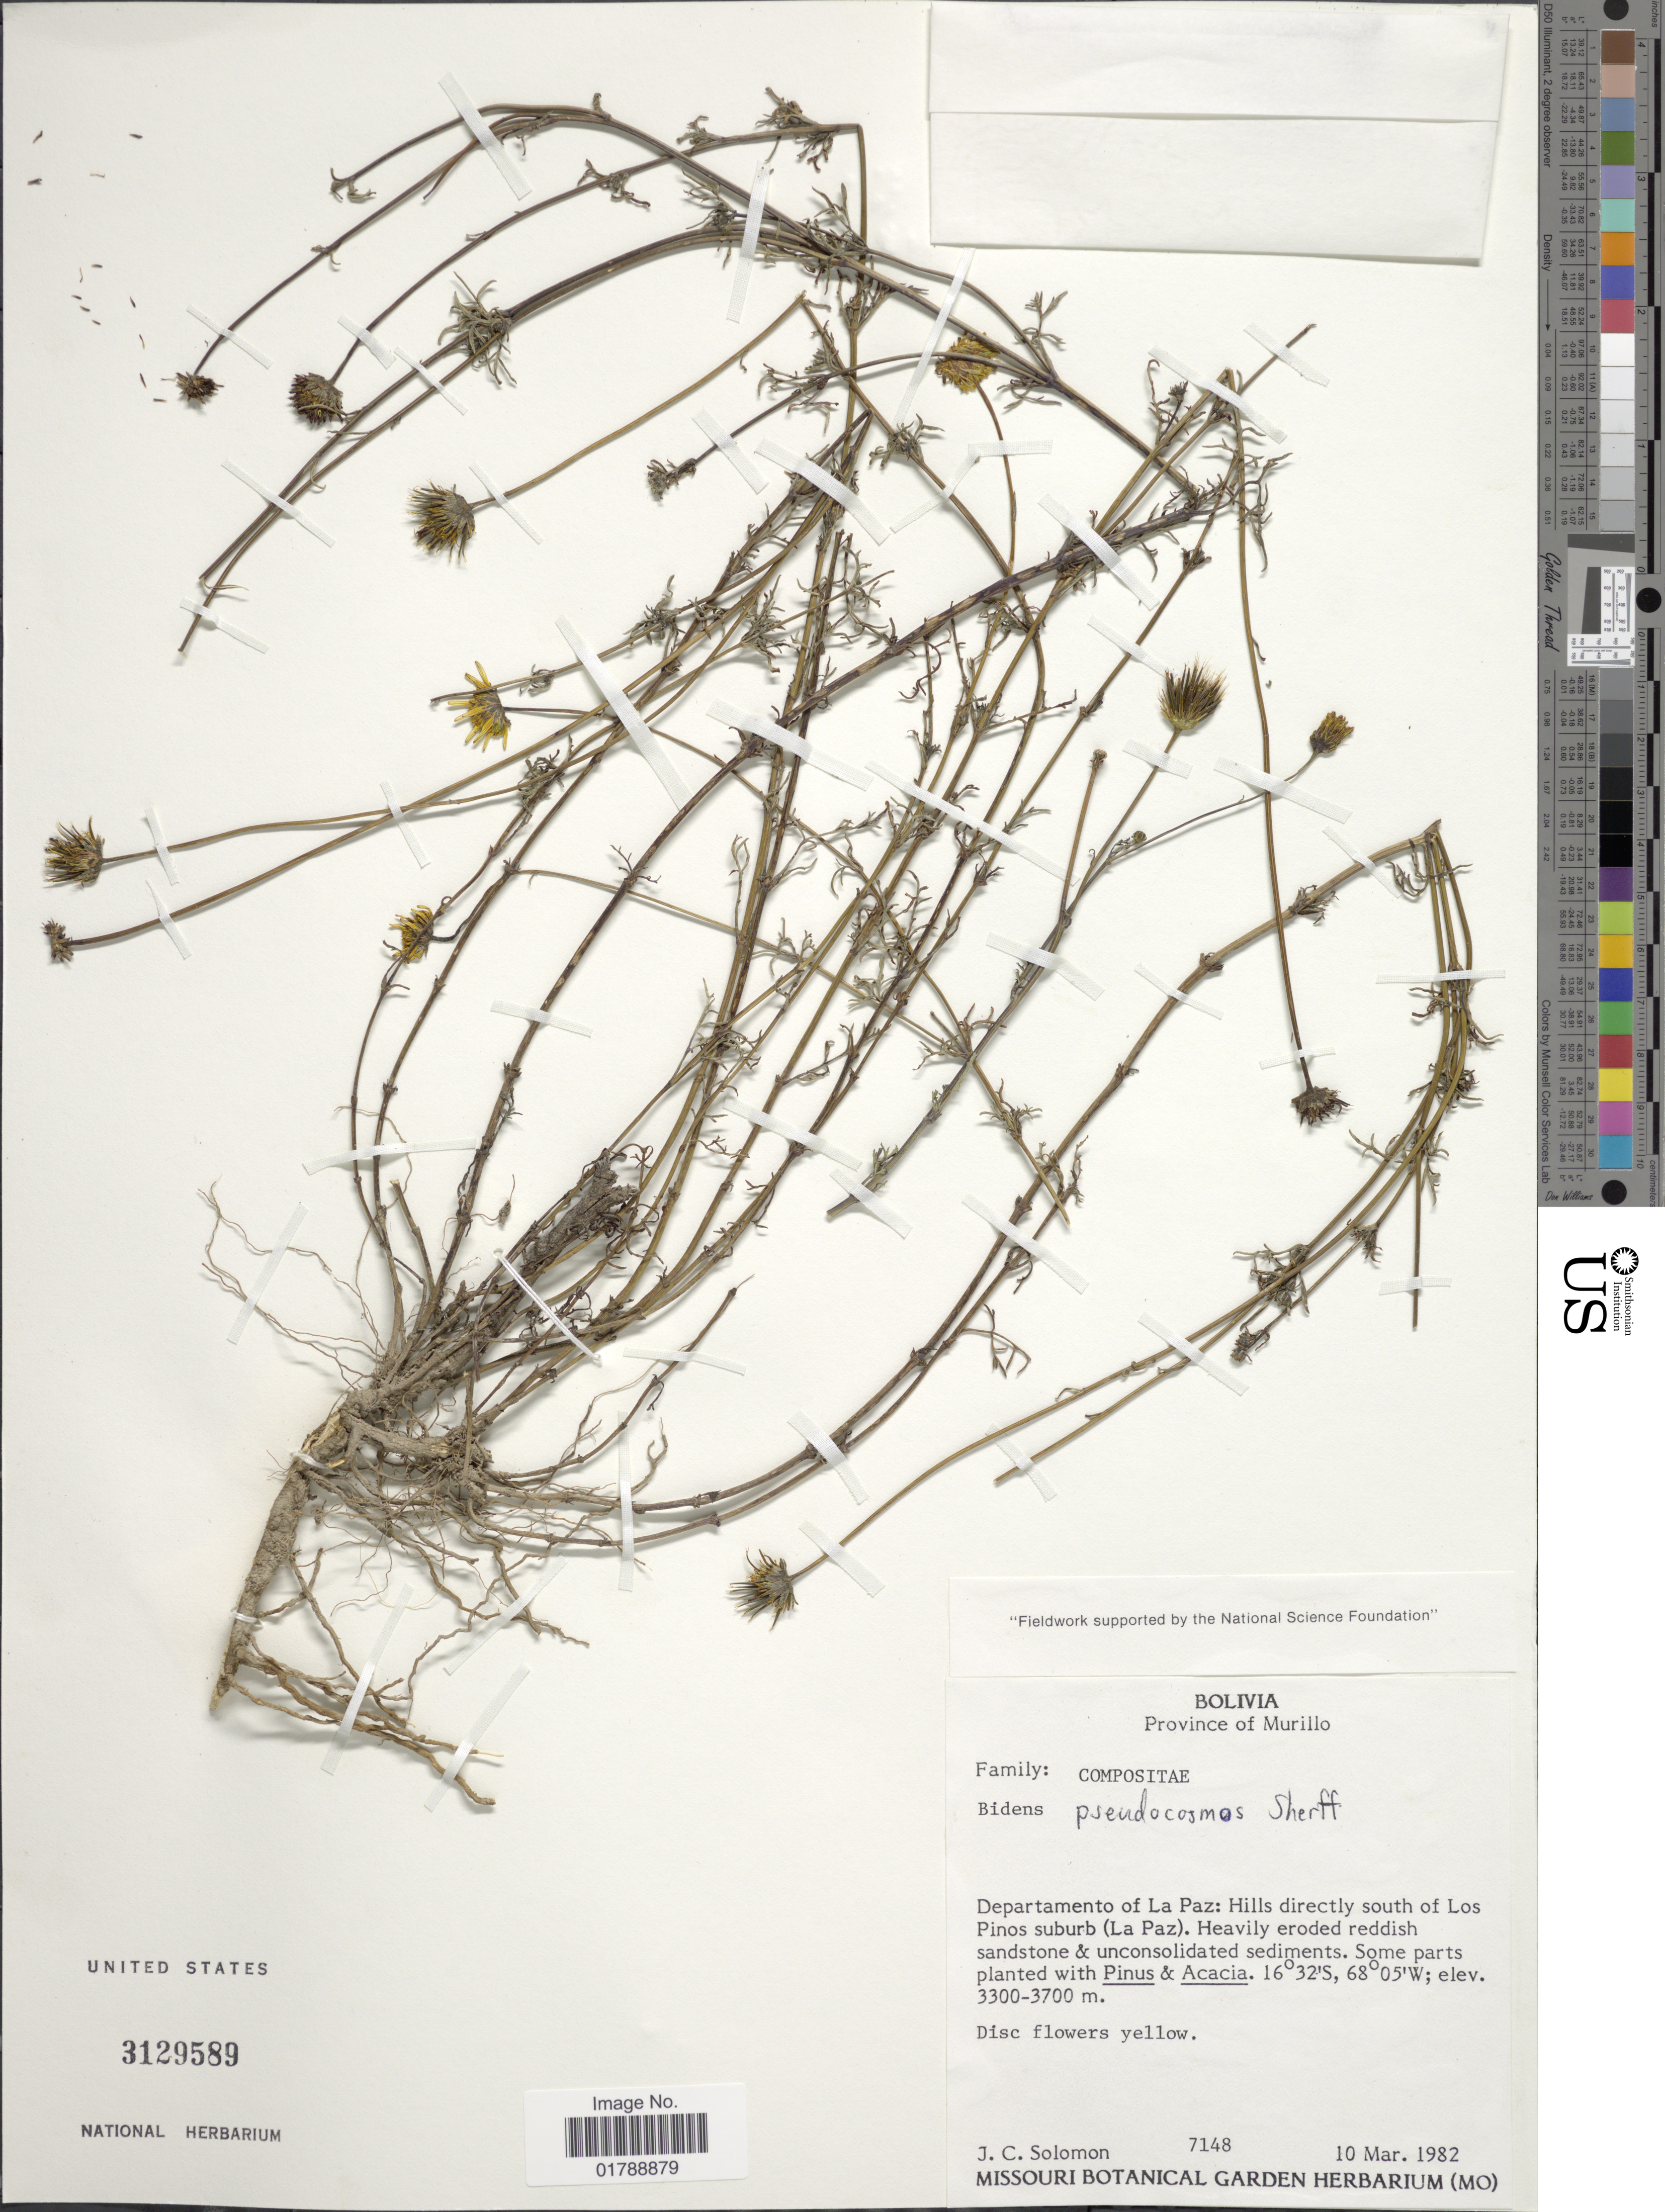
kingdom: Plantae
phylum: Tracheophyta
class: Magnoliopsida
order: Asterales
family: Asteraceae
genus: Bidens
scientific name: Bidens pseudocosmos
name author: Sherff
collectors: J. C. Solomon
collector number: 7148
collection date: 1982-03-10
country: Bolivia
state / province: La Paz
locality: Province of Murillo: Hills directly south of Los Pinos suburb (La Paz)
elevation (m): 3300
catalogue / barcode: US 3129589